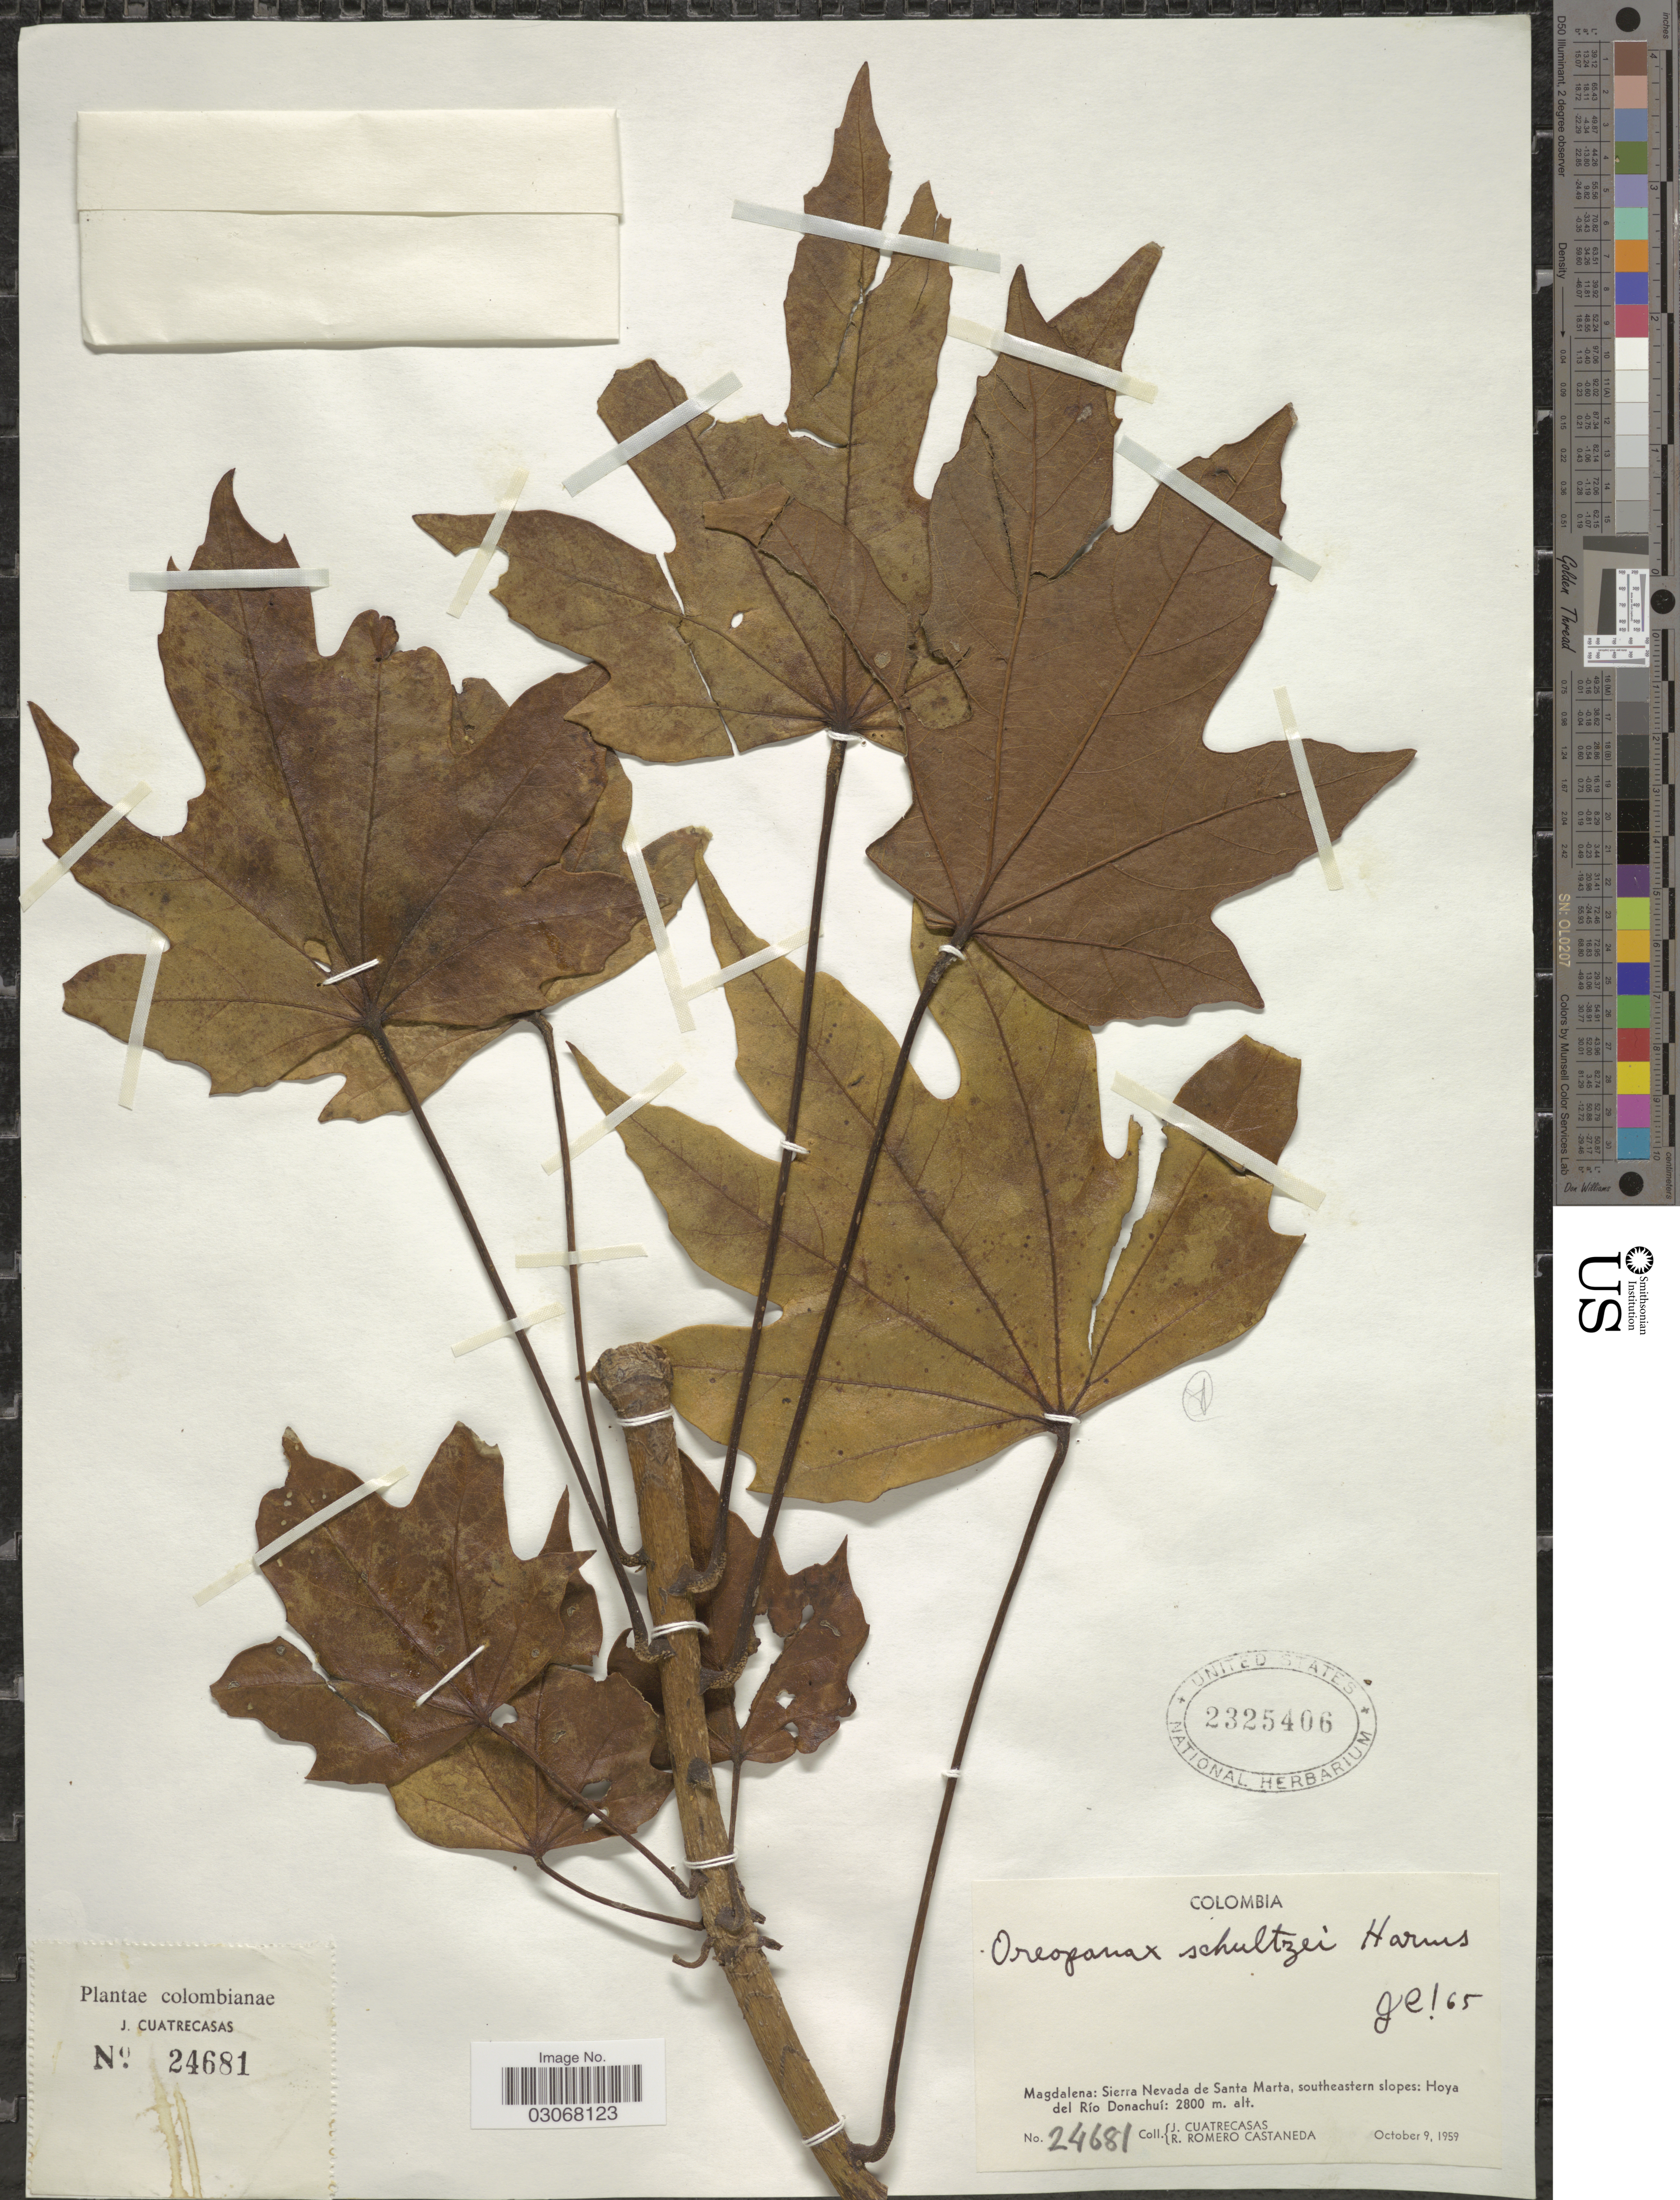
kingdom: Plantae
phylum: Tracheophyta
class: Magnoliopsida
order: Apiales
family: Araliaceae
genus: Oreopanax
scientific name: Oreopanax schultzei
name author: Harms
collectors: J. Cuatrecasas & R. Romero Castañeda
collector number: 24681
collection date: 1959-10-09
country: Colombia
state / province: Magdalena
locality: Magdalena: Sierra Nevada de Santa Marta, southeastern slopes: Hoya del Río Donachuí.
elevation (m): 2800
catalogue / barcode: US 2325406